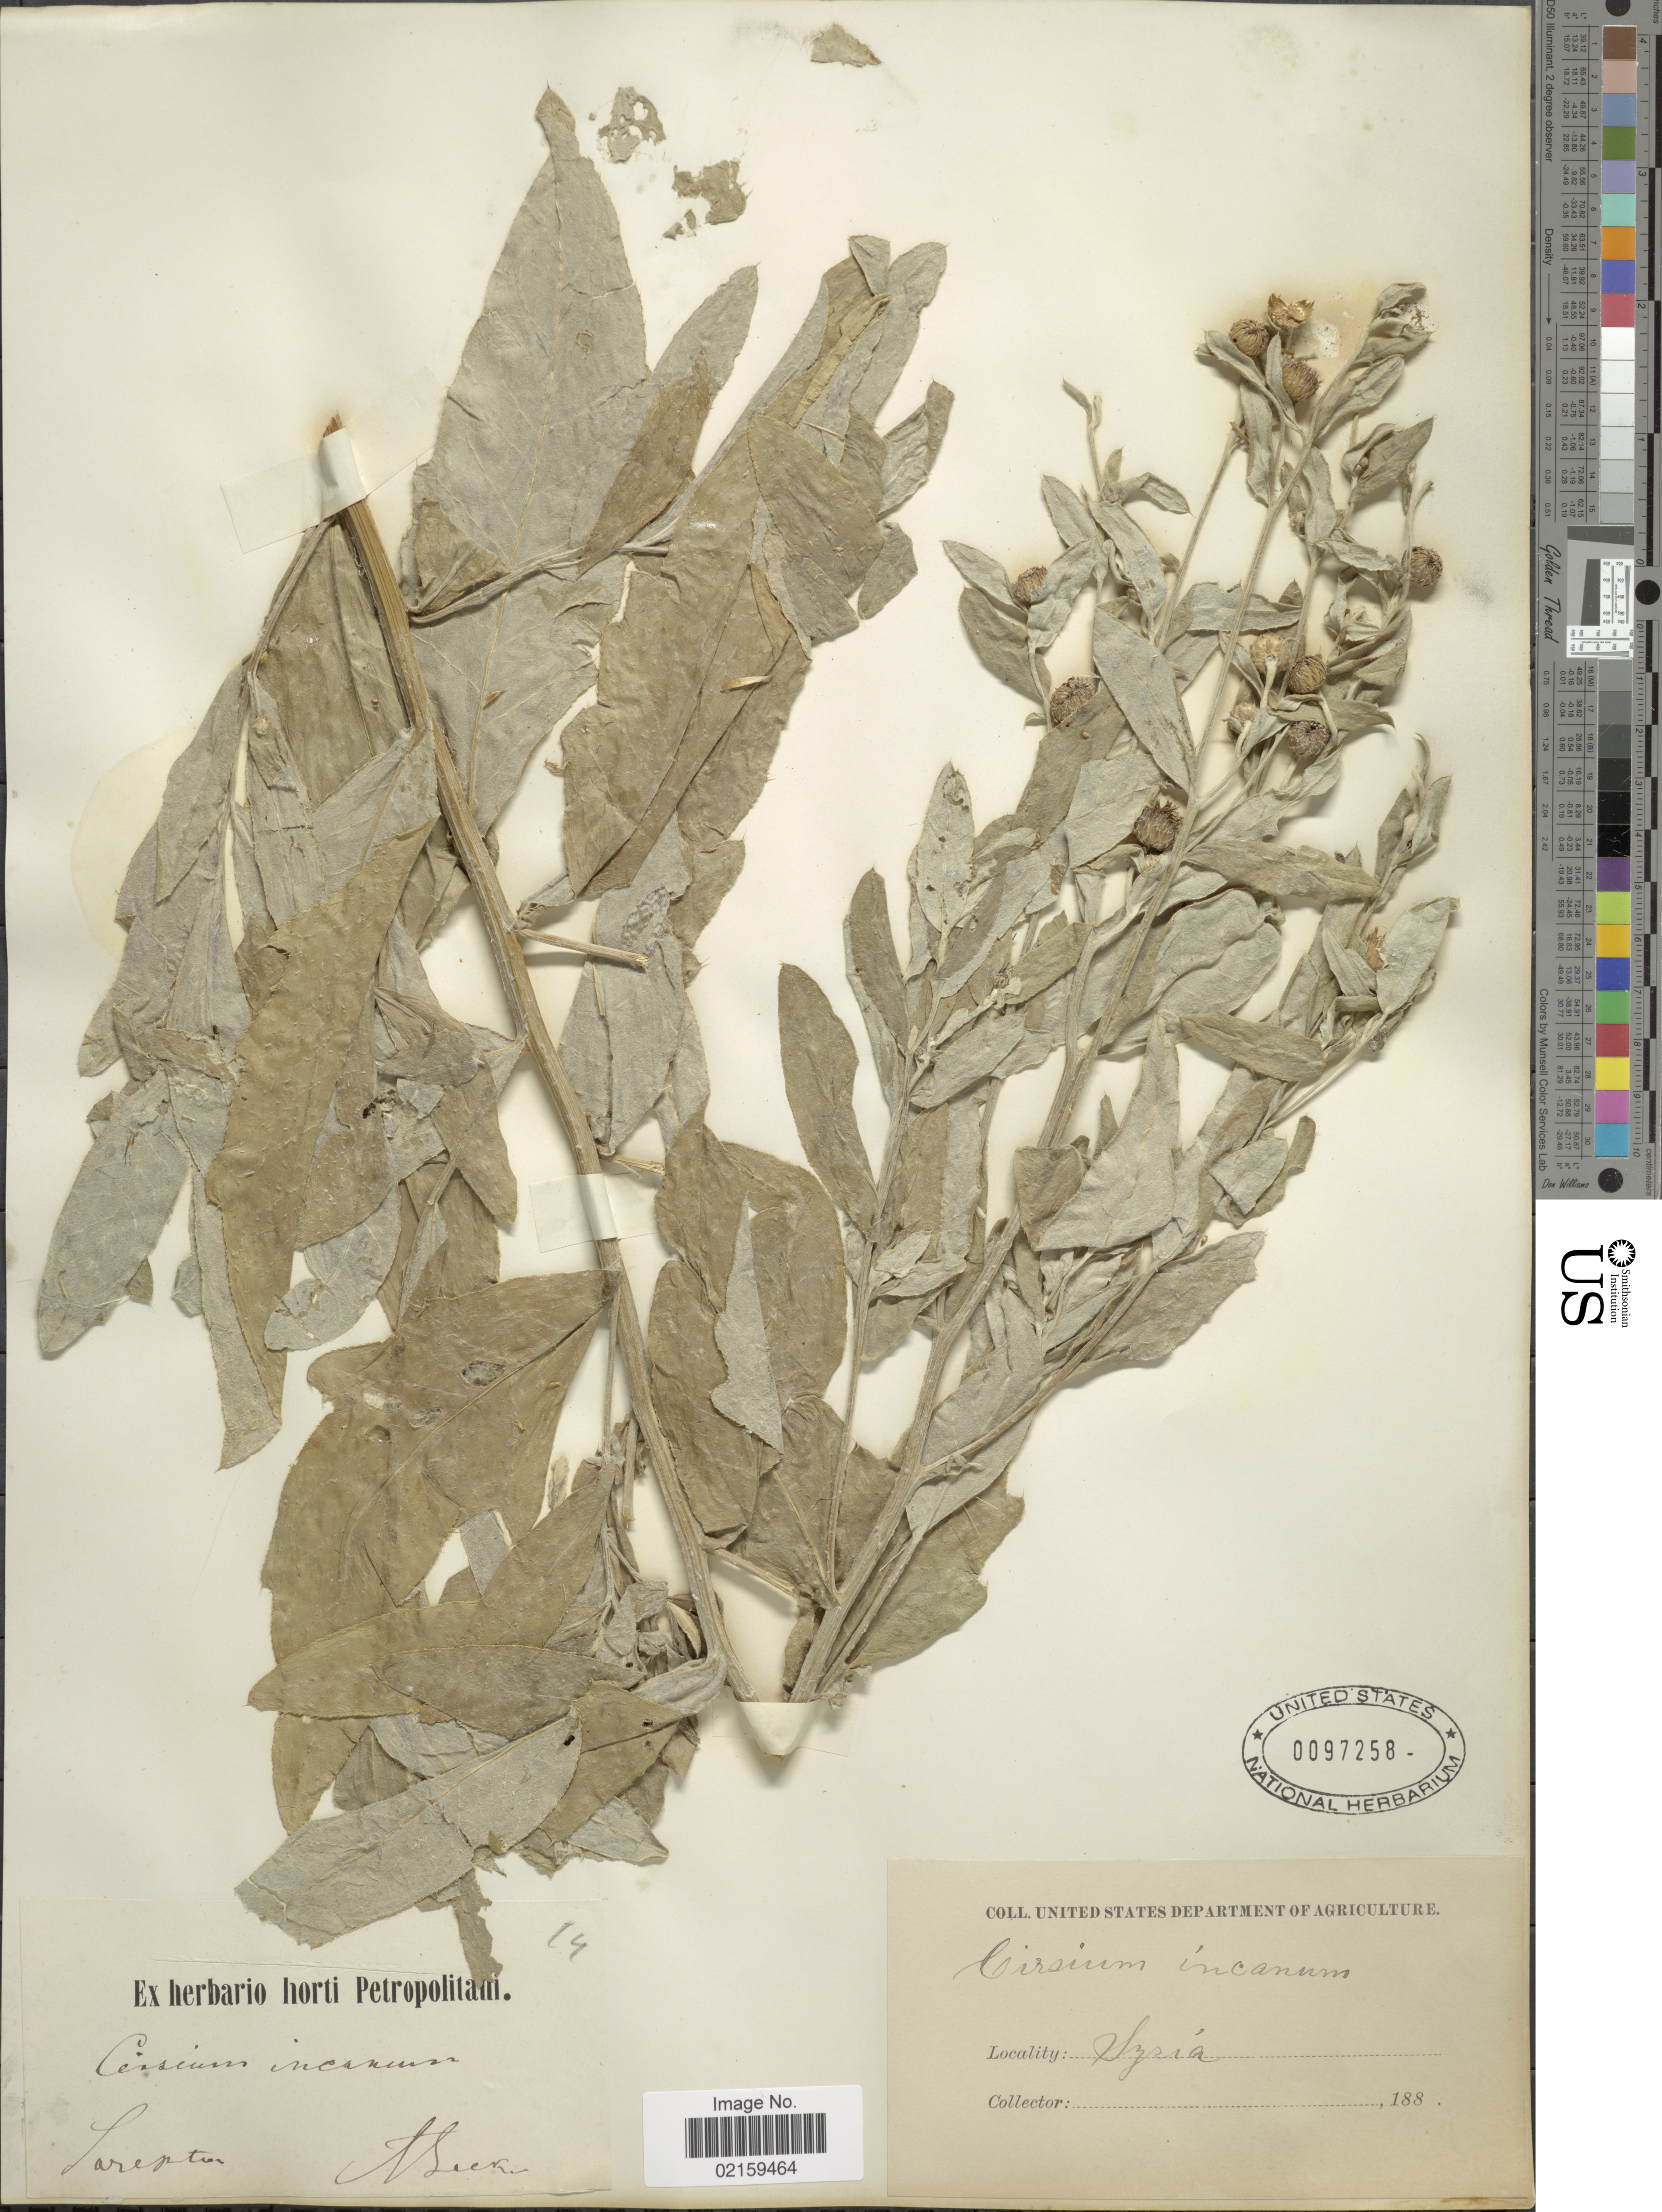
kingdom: Plantae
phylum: Tracheophyta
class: Magnoliopsida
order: Asterales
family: Asteraceae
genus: Cirsium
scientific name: Cirsium arvense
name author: (L.) Scop.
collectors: A. Becker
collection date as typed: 188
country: Russian Federation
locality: Sarepta [originally recorded as Syria]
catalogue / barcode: US 97258